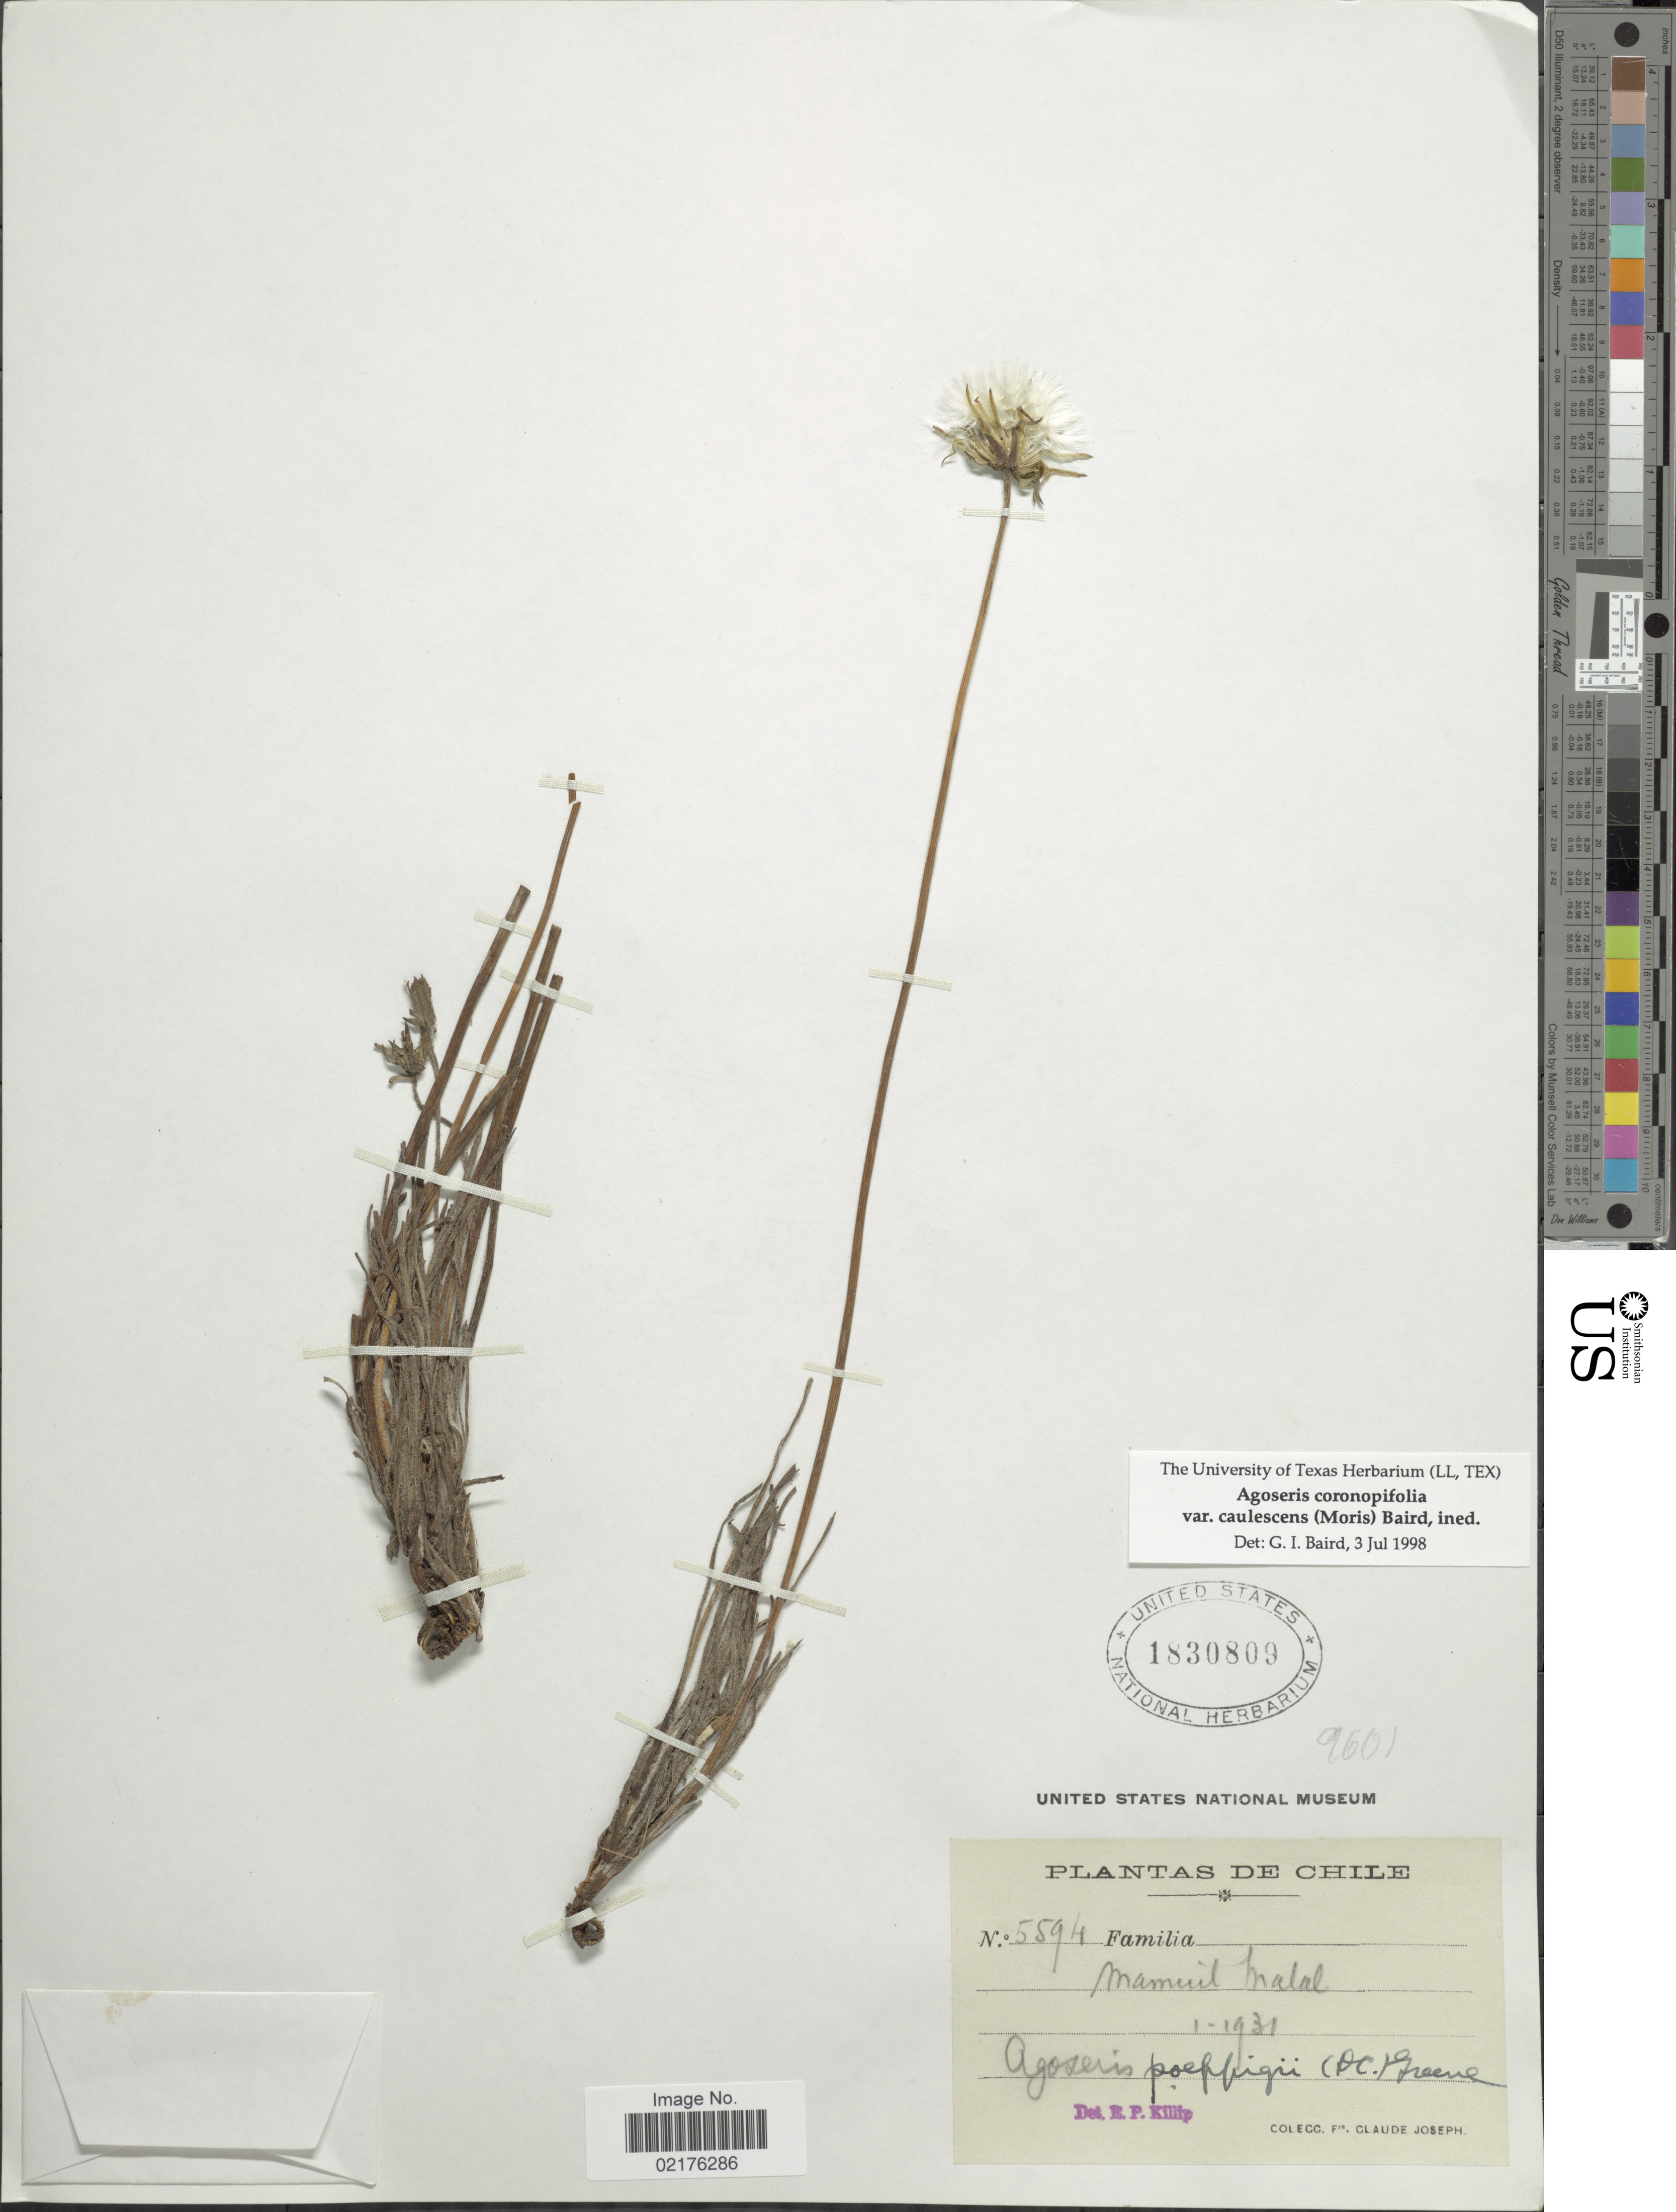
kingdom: Plantae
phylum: Tracheophyta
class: Magnoliopsida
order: Asterales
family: Asteraceae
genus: Agoseris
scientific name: Agoseris coronopifolia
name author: (d'Urv.) K.L. Chambers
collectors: Bro. Claude-Joseph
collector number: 5594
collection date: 1931-01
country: Chile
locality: Mamuil malal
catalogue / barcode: US 1830809